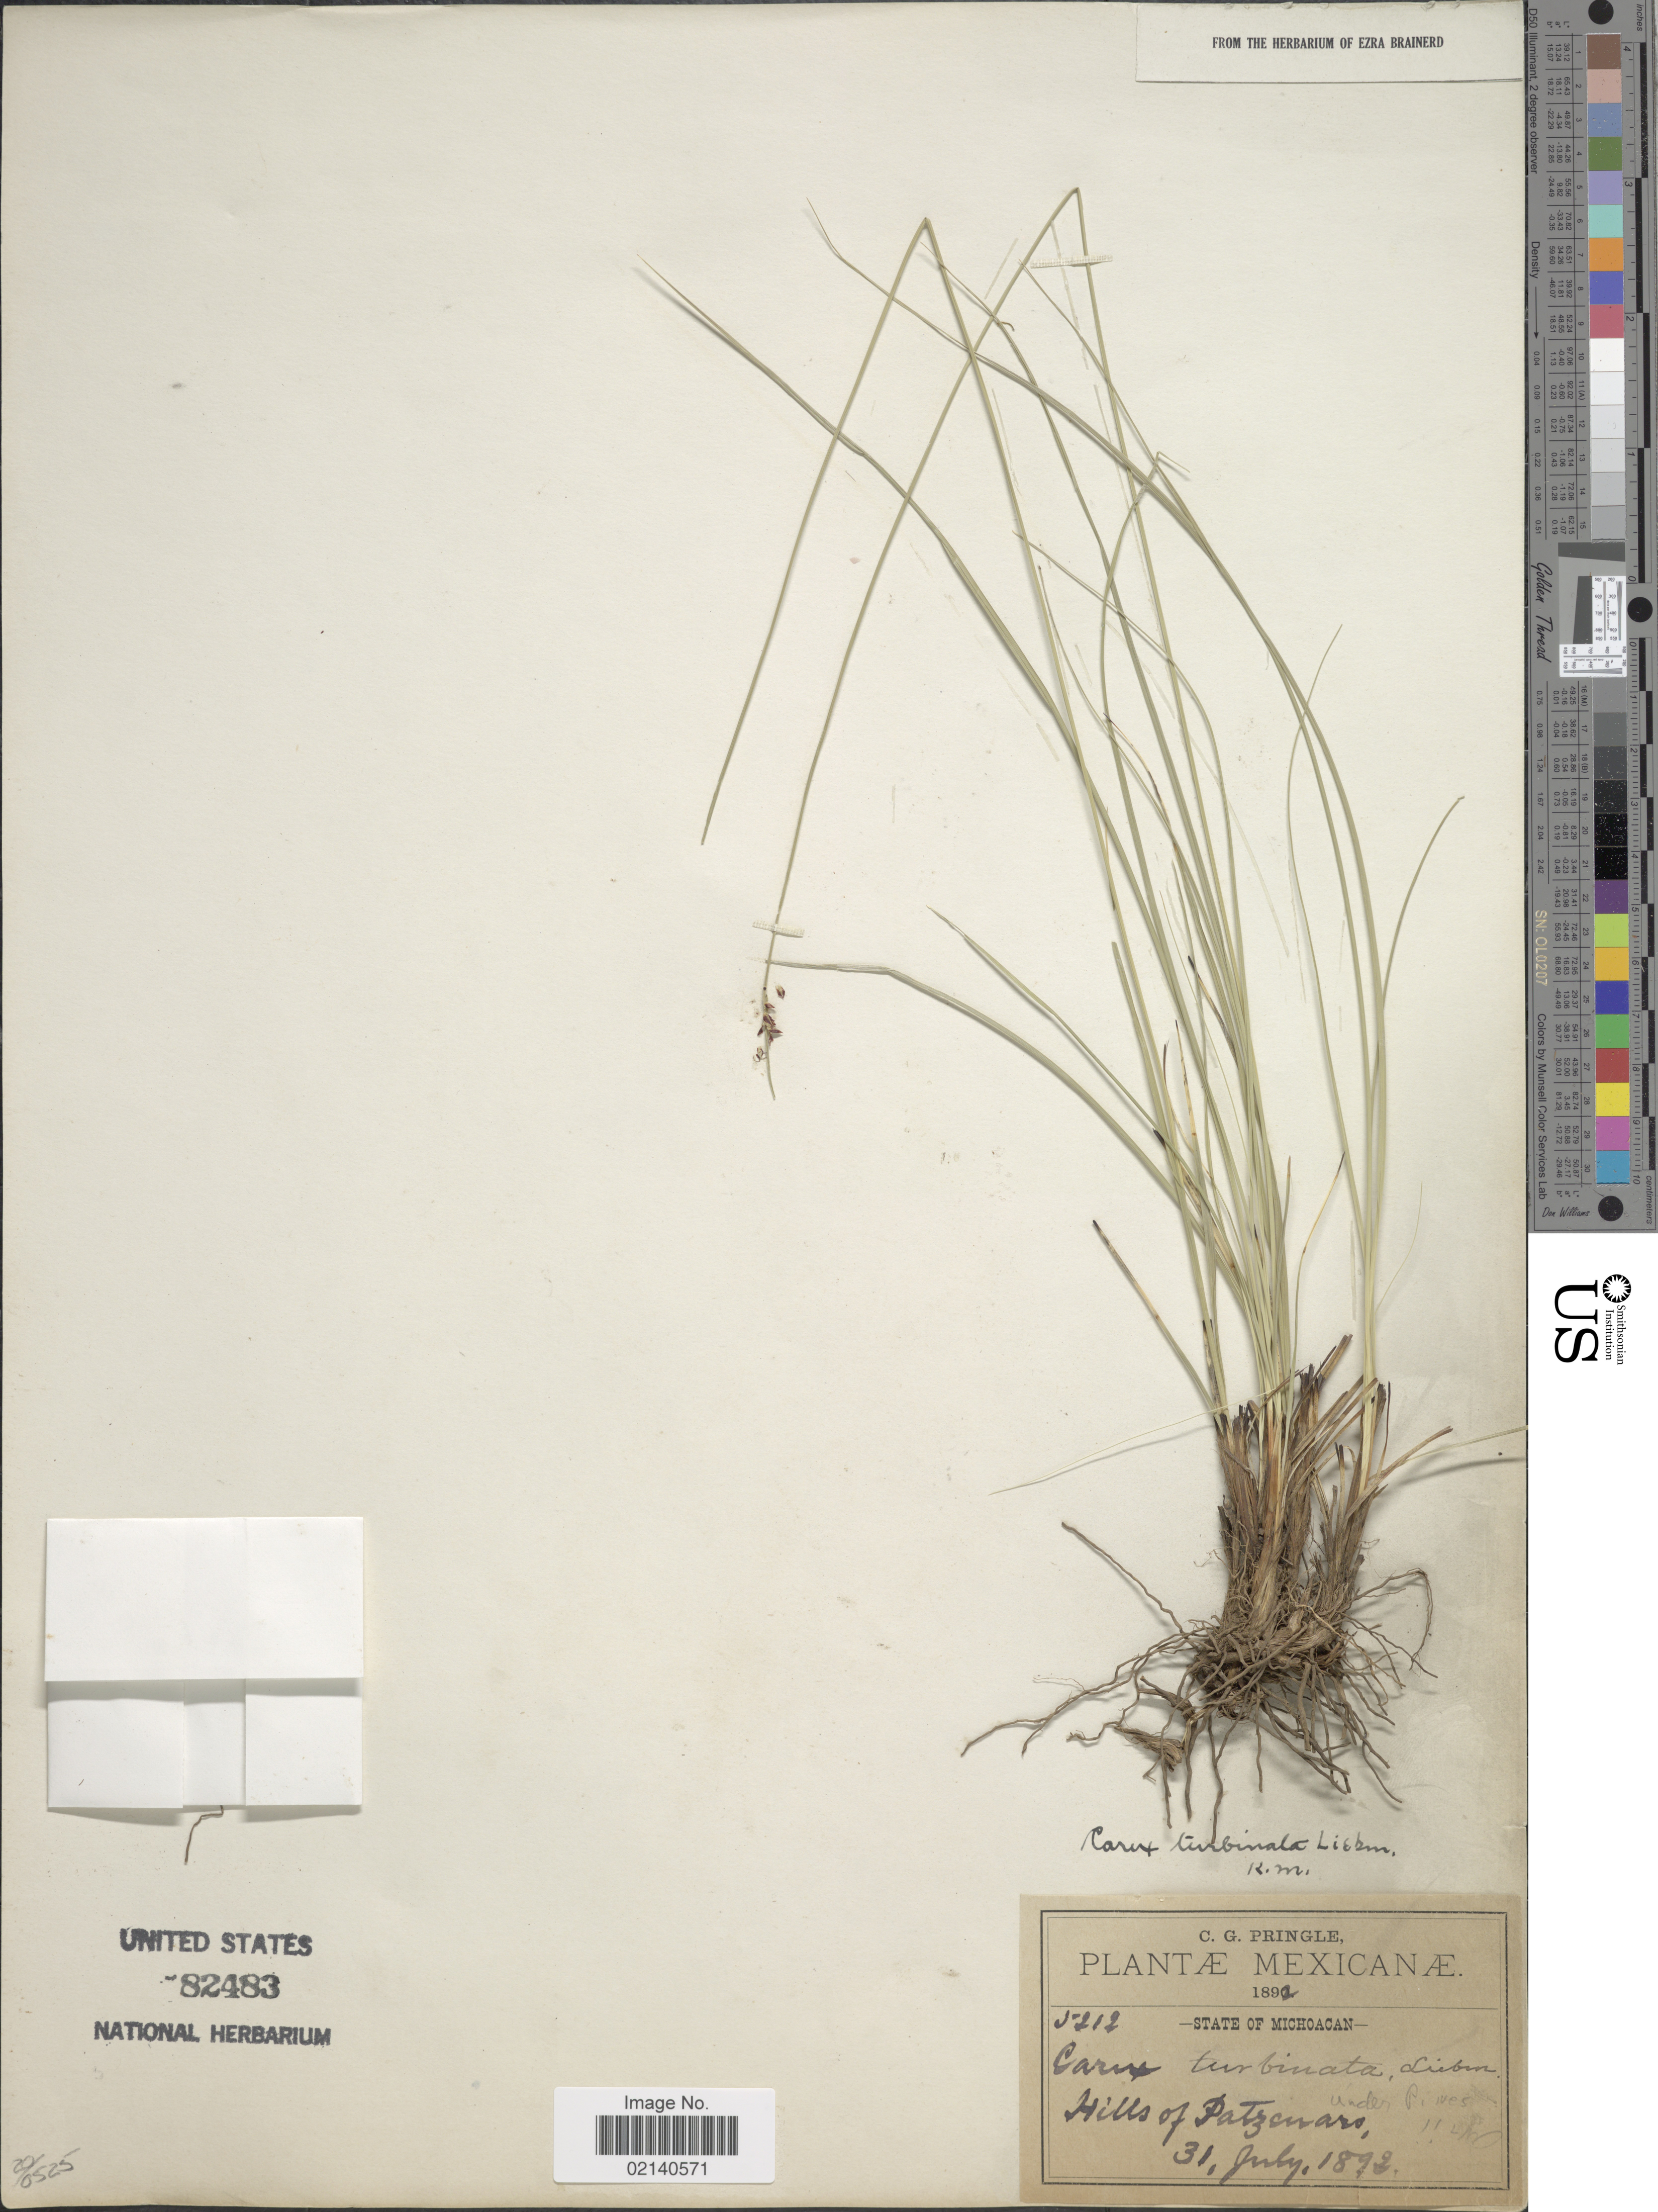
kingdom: Plantae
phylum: Tracheophyta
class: Liliopsida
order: Poales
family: Cyperaceae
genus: Carex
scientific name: Carex turbinata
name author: Liebm.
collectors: C. G. Pringle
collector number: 5212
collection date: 1892-07-31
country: Mexico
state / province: Michoacán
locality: Mexicanae. Hills of Patzenaro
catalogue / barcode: US 82483